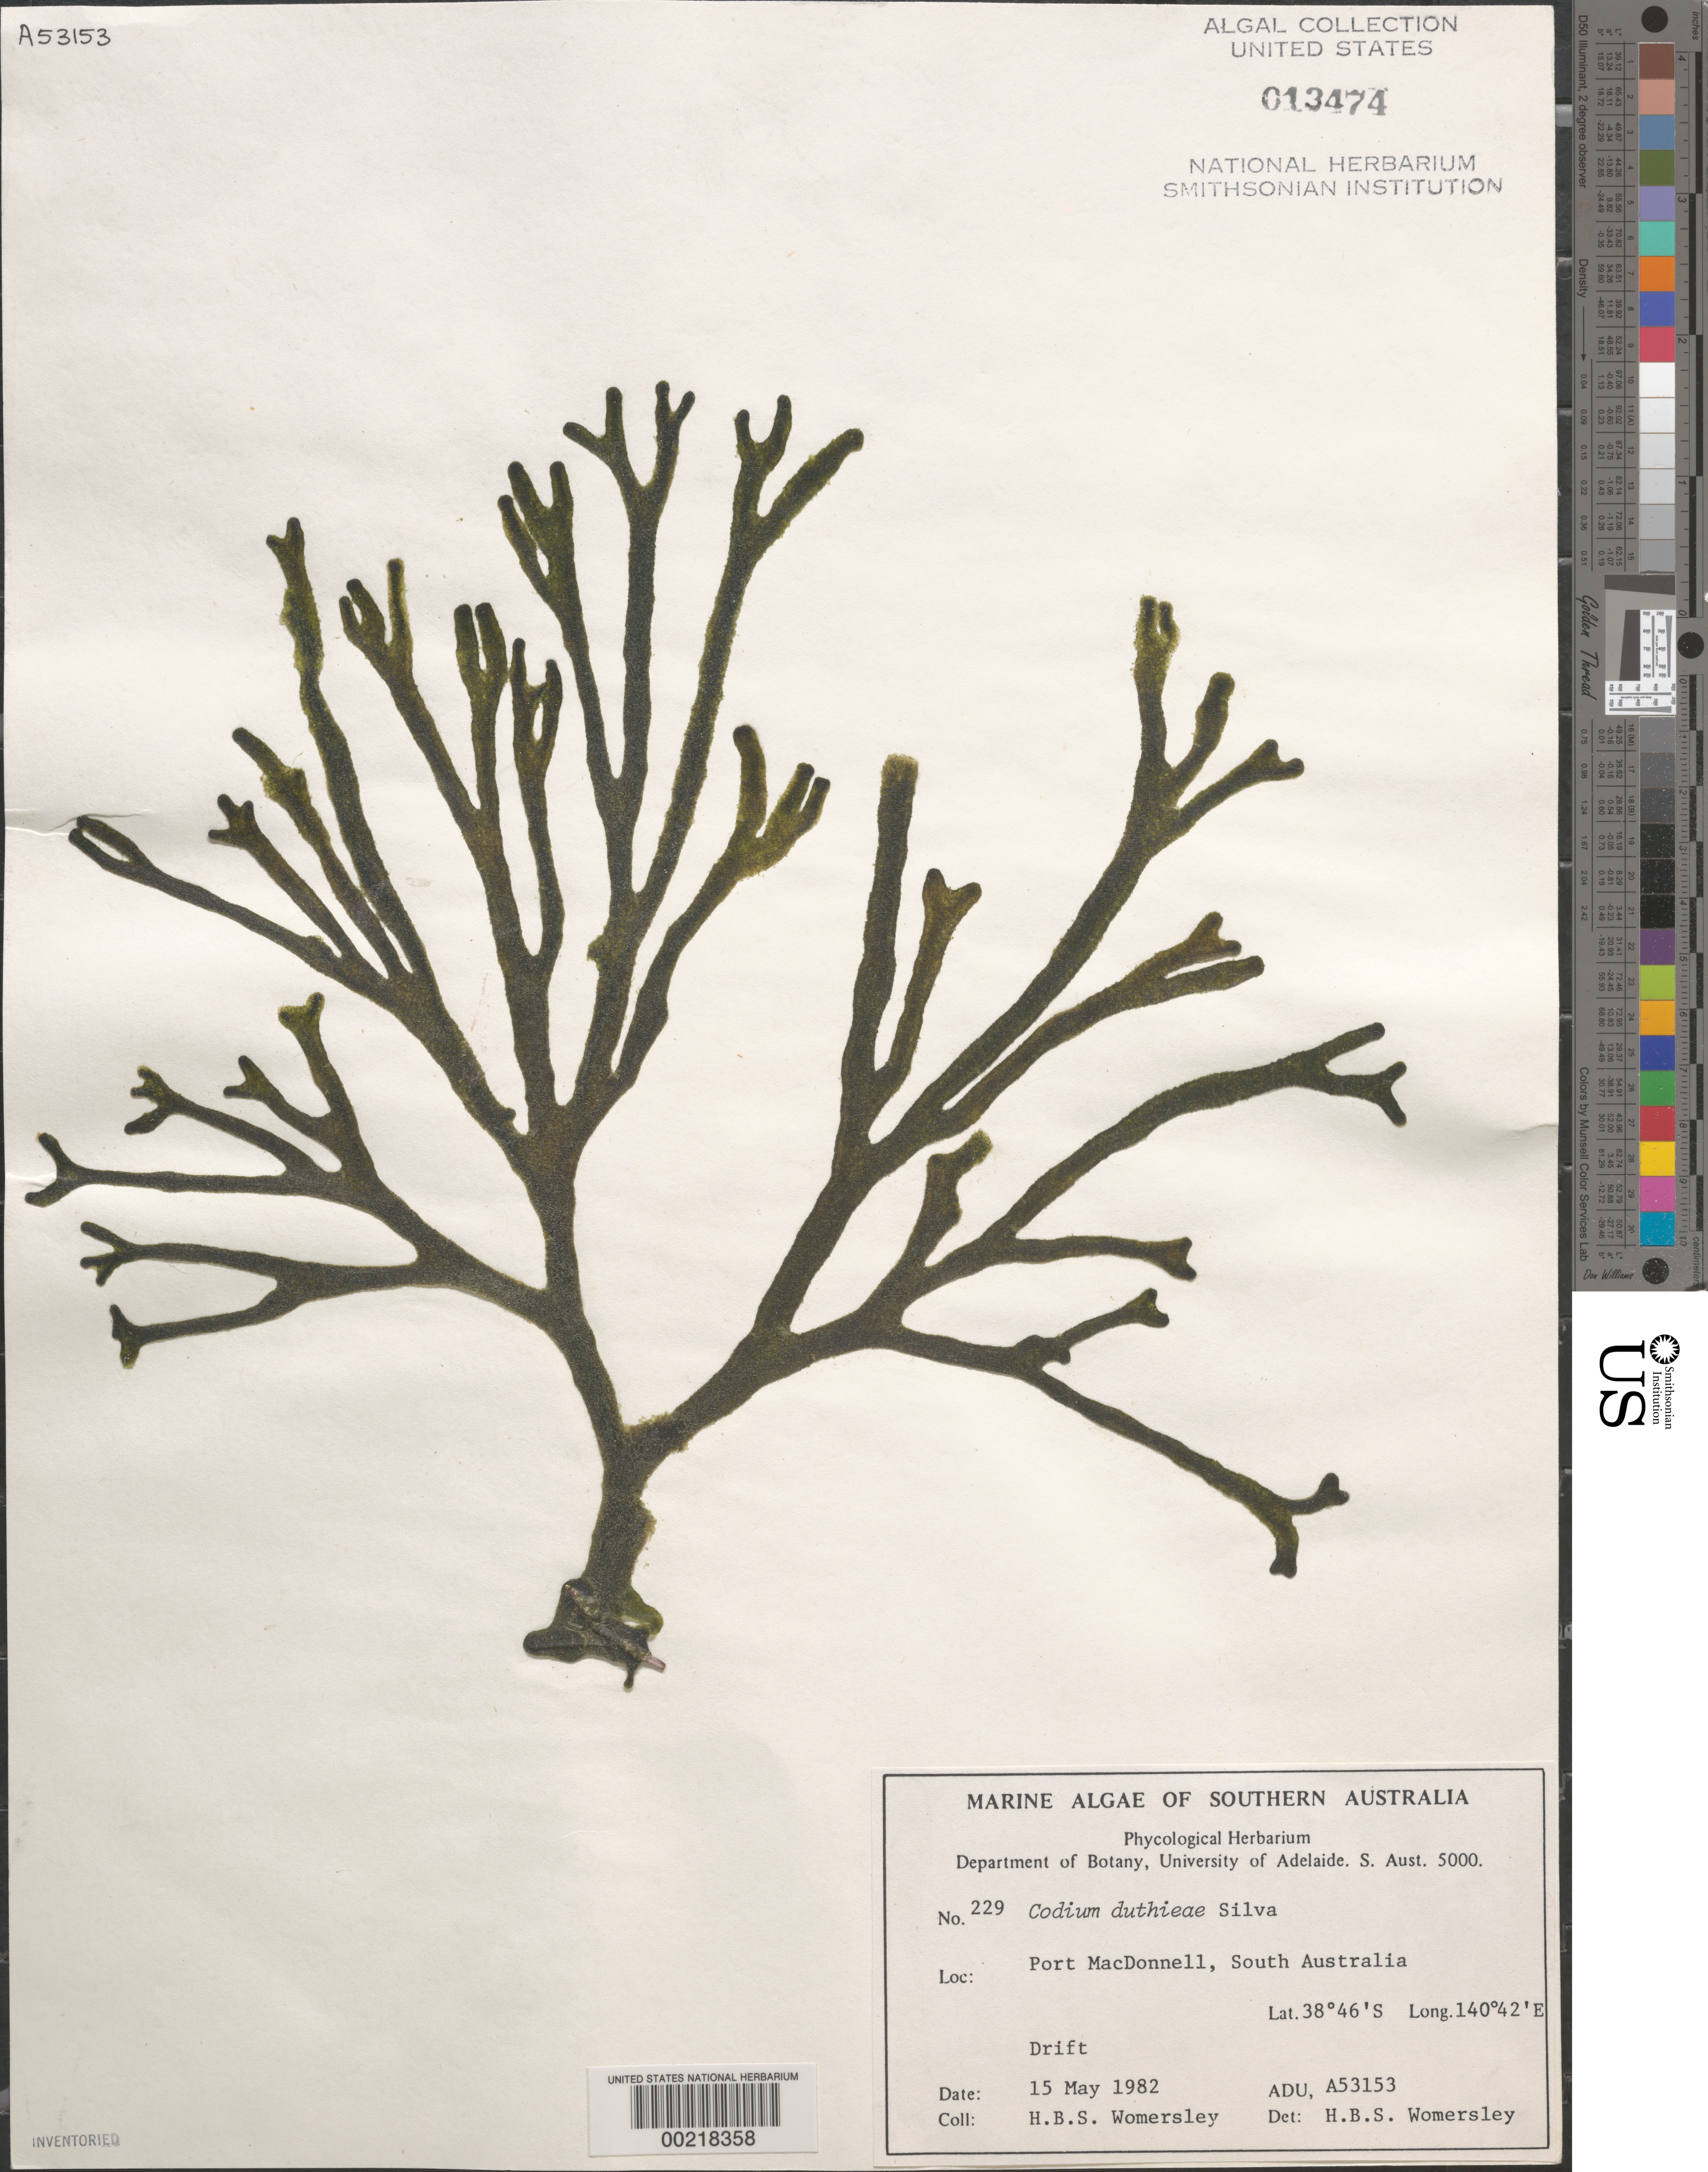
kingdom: Plantae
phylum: Chlorophyta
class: Ulvophyceae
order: Bryopsidales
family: Codiaceae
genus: Codium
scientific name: Codium duthieae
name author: P.C. Silva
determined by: Womersley, H. B. S.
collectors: H. B. S. Womersley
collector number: ADU A53153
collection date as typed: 15 May 1982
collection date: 1982-05-15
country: Australia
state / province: South Australia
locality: Port macdonnell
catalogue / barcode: US 13474